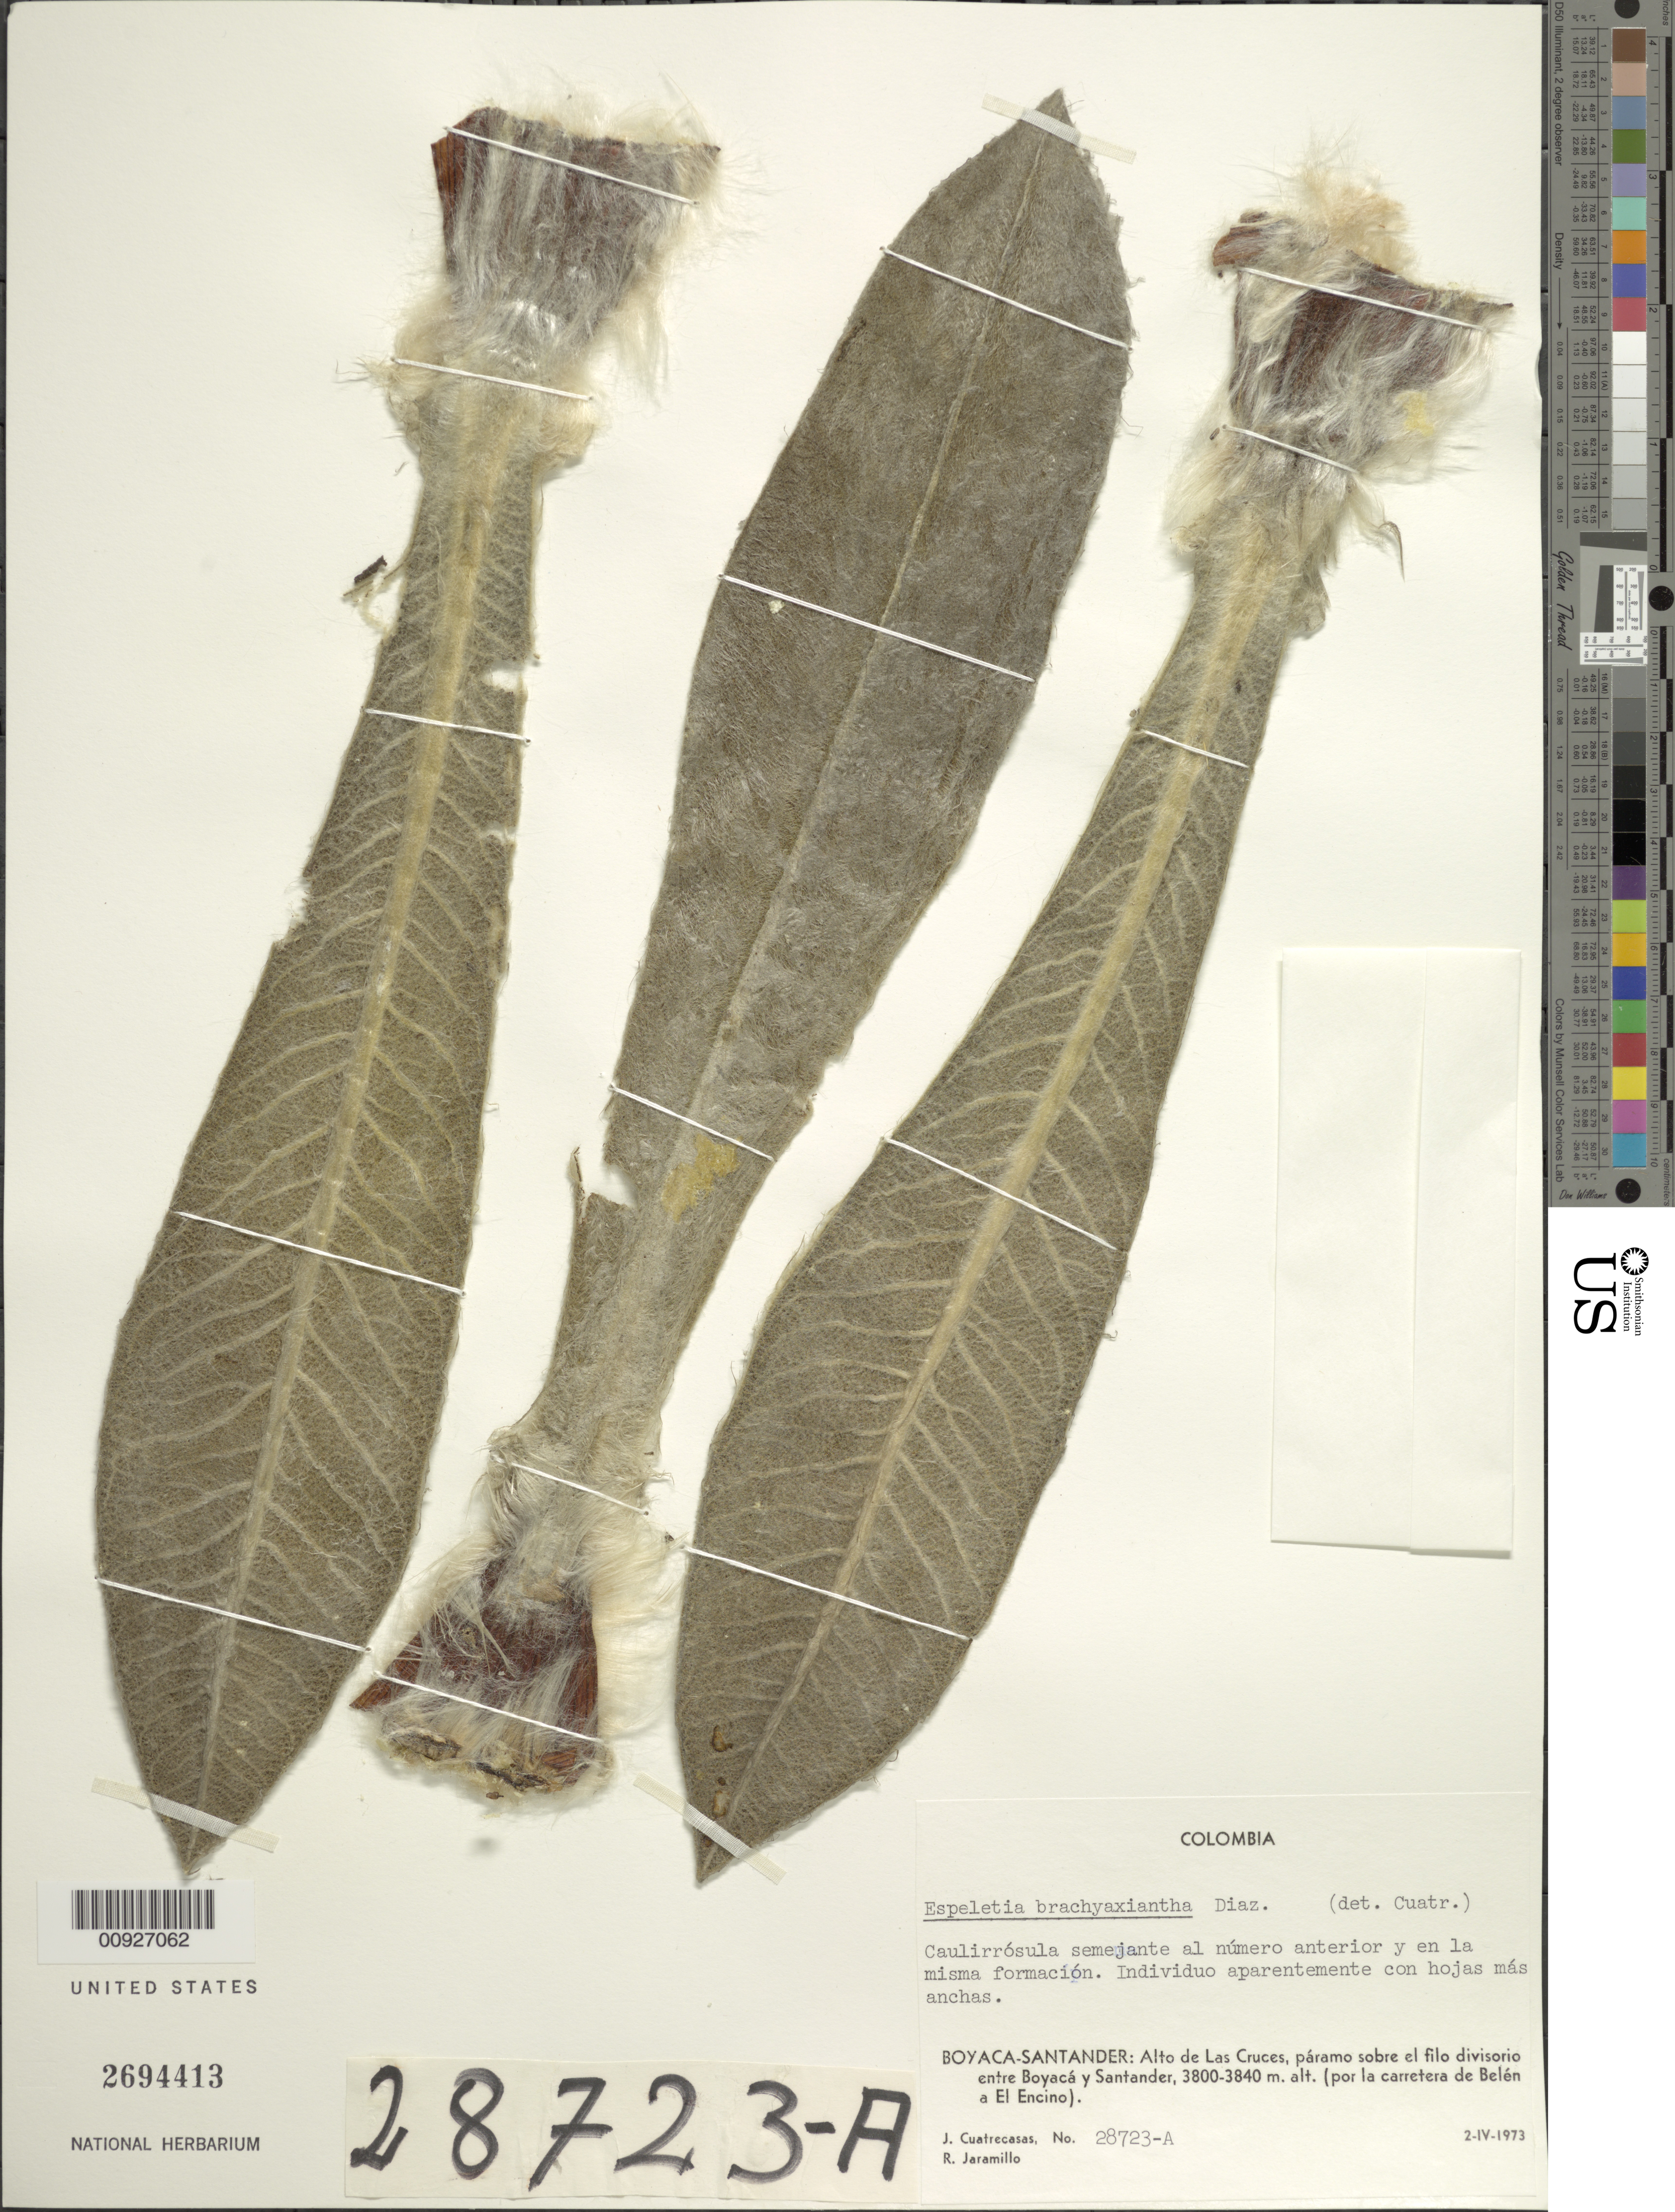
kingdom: Plantae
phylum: Tracheophyta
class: Magnoliopsida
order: Asterales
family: Asteraceae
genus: Espeletia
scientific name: Espeletia brachyaxiantha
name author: S. Díaz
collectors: J. Cuatrecasas & R. Jaramillo M.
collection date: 1973-04-02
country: Colombia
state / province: Boyacá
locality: Alto de Las Cruces, páramo sobre el filo divisorio entre Boyacá y Santander, (por la carretera de Belén a El Encino). Cerca de la frontera entre Boyacá y Santander.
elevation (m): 3800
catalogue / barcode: US 2694413